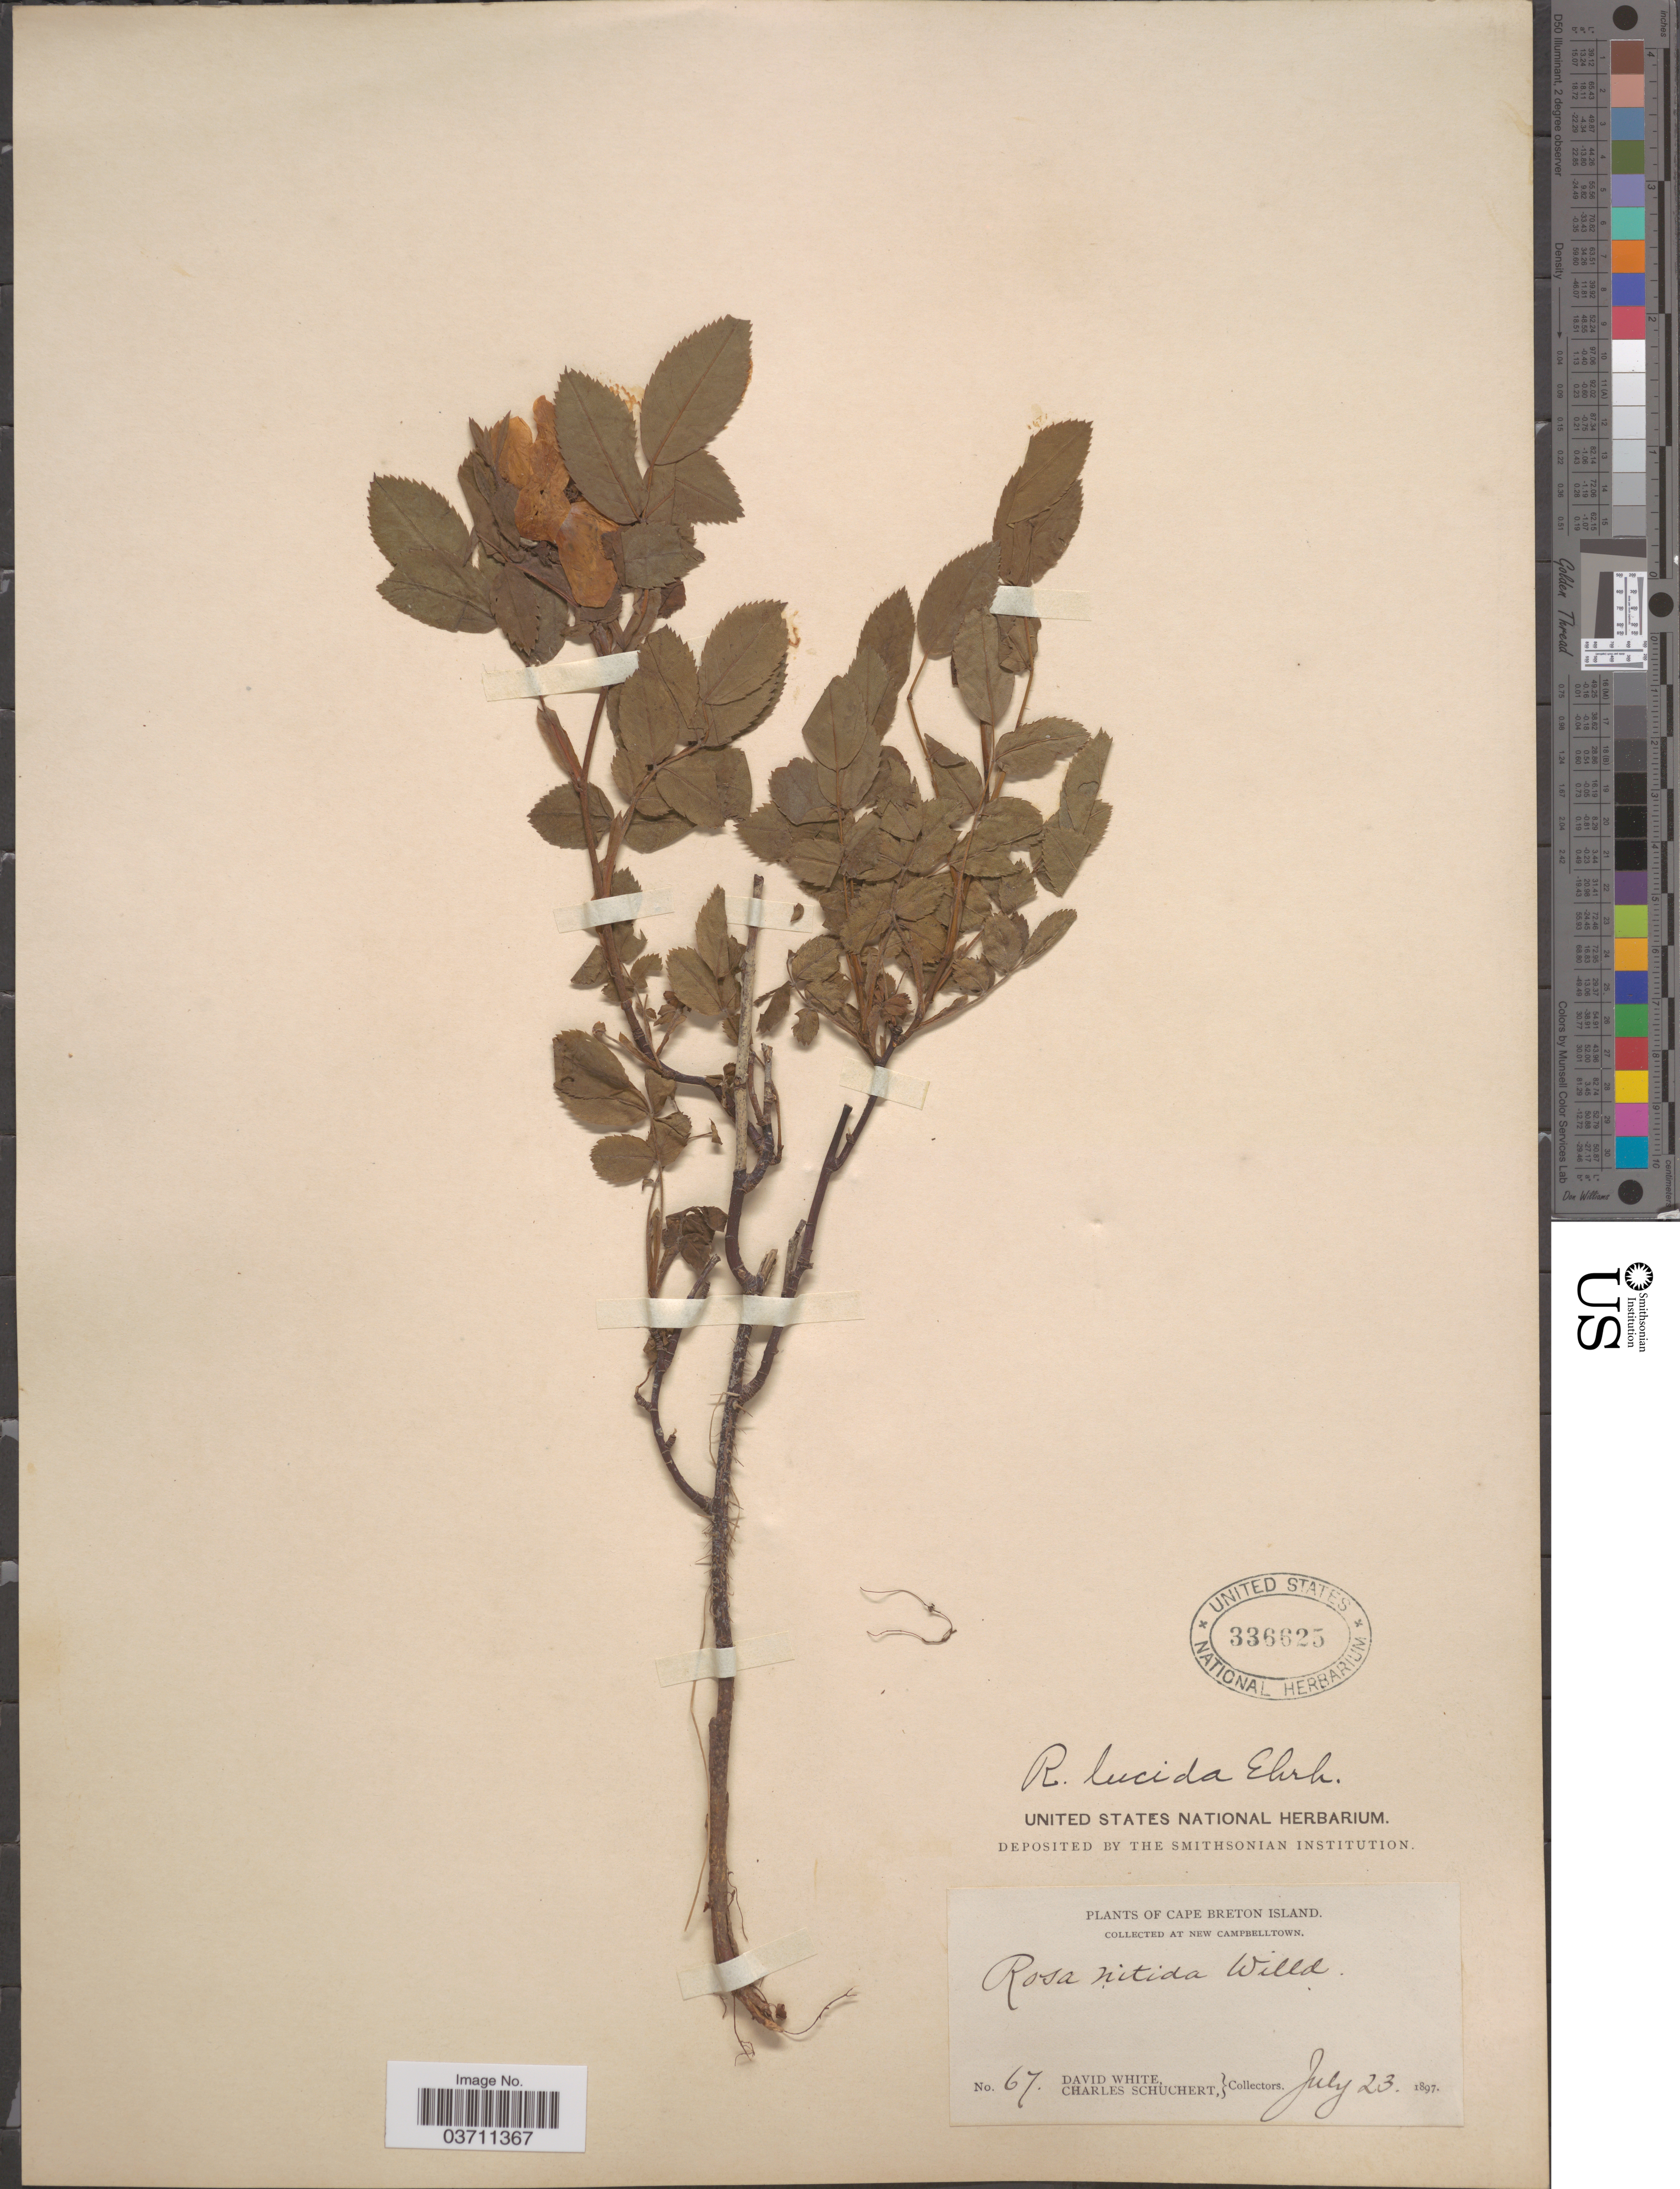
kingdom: Plantae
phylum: Tracheophyta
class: Magnoliopsida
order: Rosales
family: Rosaceae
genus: Rosa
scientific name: Rosa lucida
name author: Meehan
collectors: D. White & C. Schuchert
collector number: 67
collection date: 1897-07-23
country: Canada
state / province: Nova Scotia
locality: Cape Breton Island. At New Campbelltown.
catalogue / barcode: US 336625